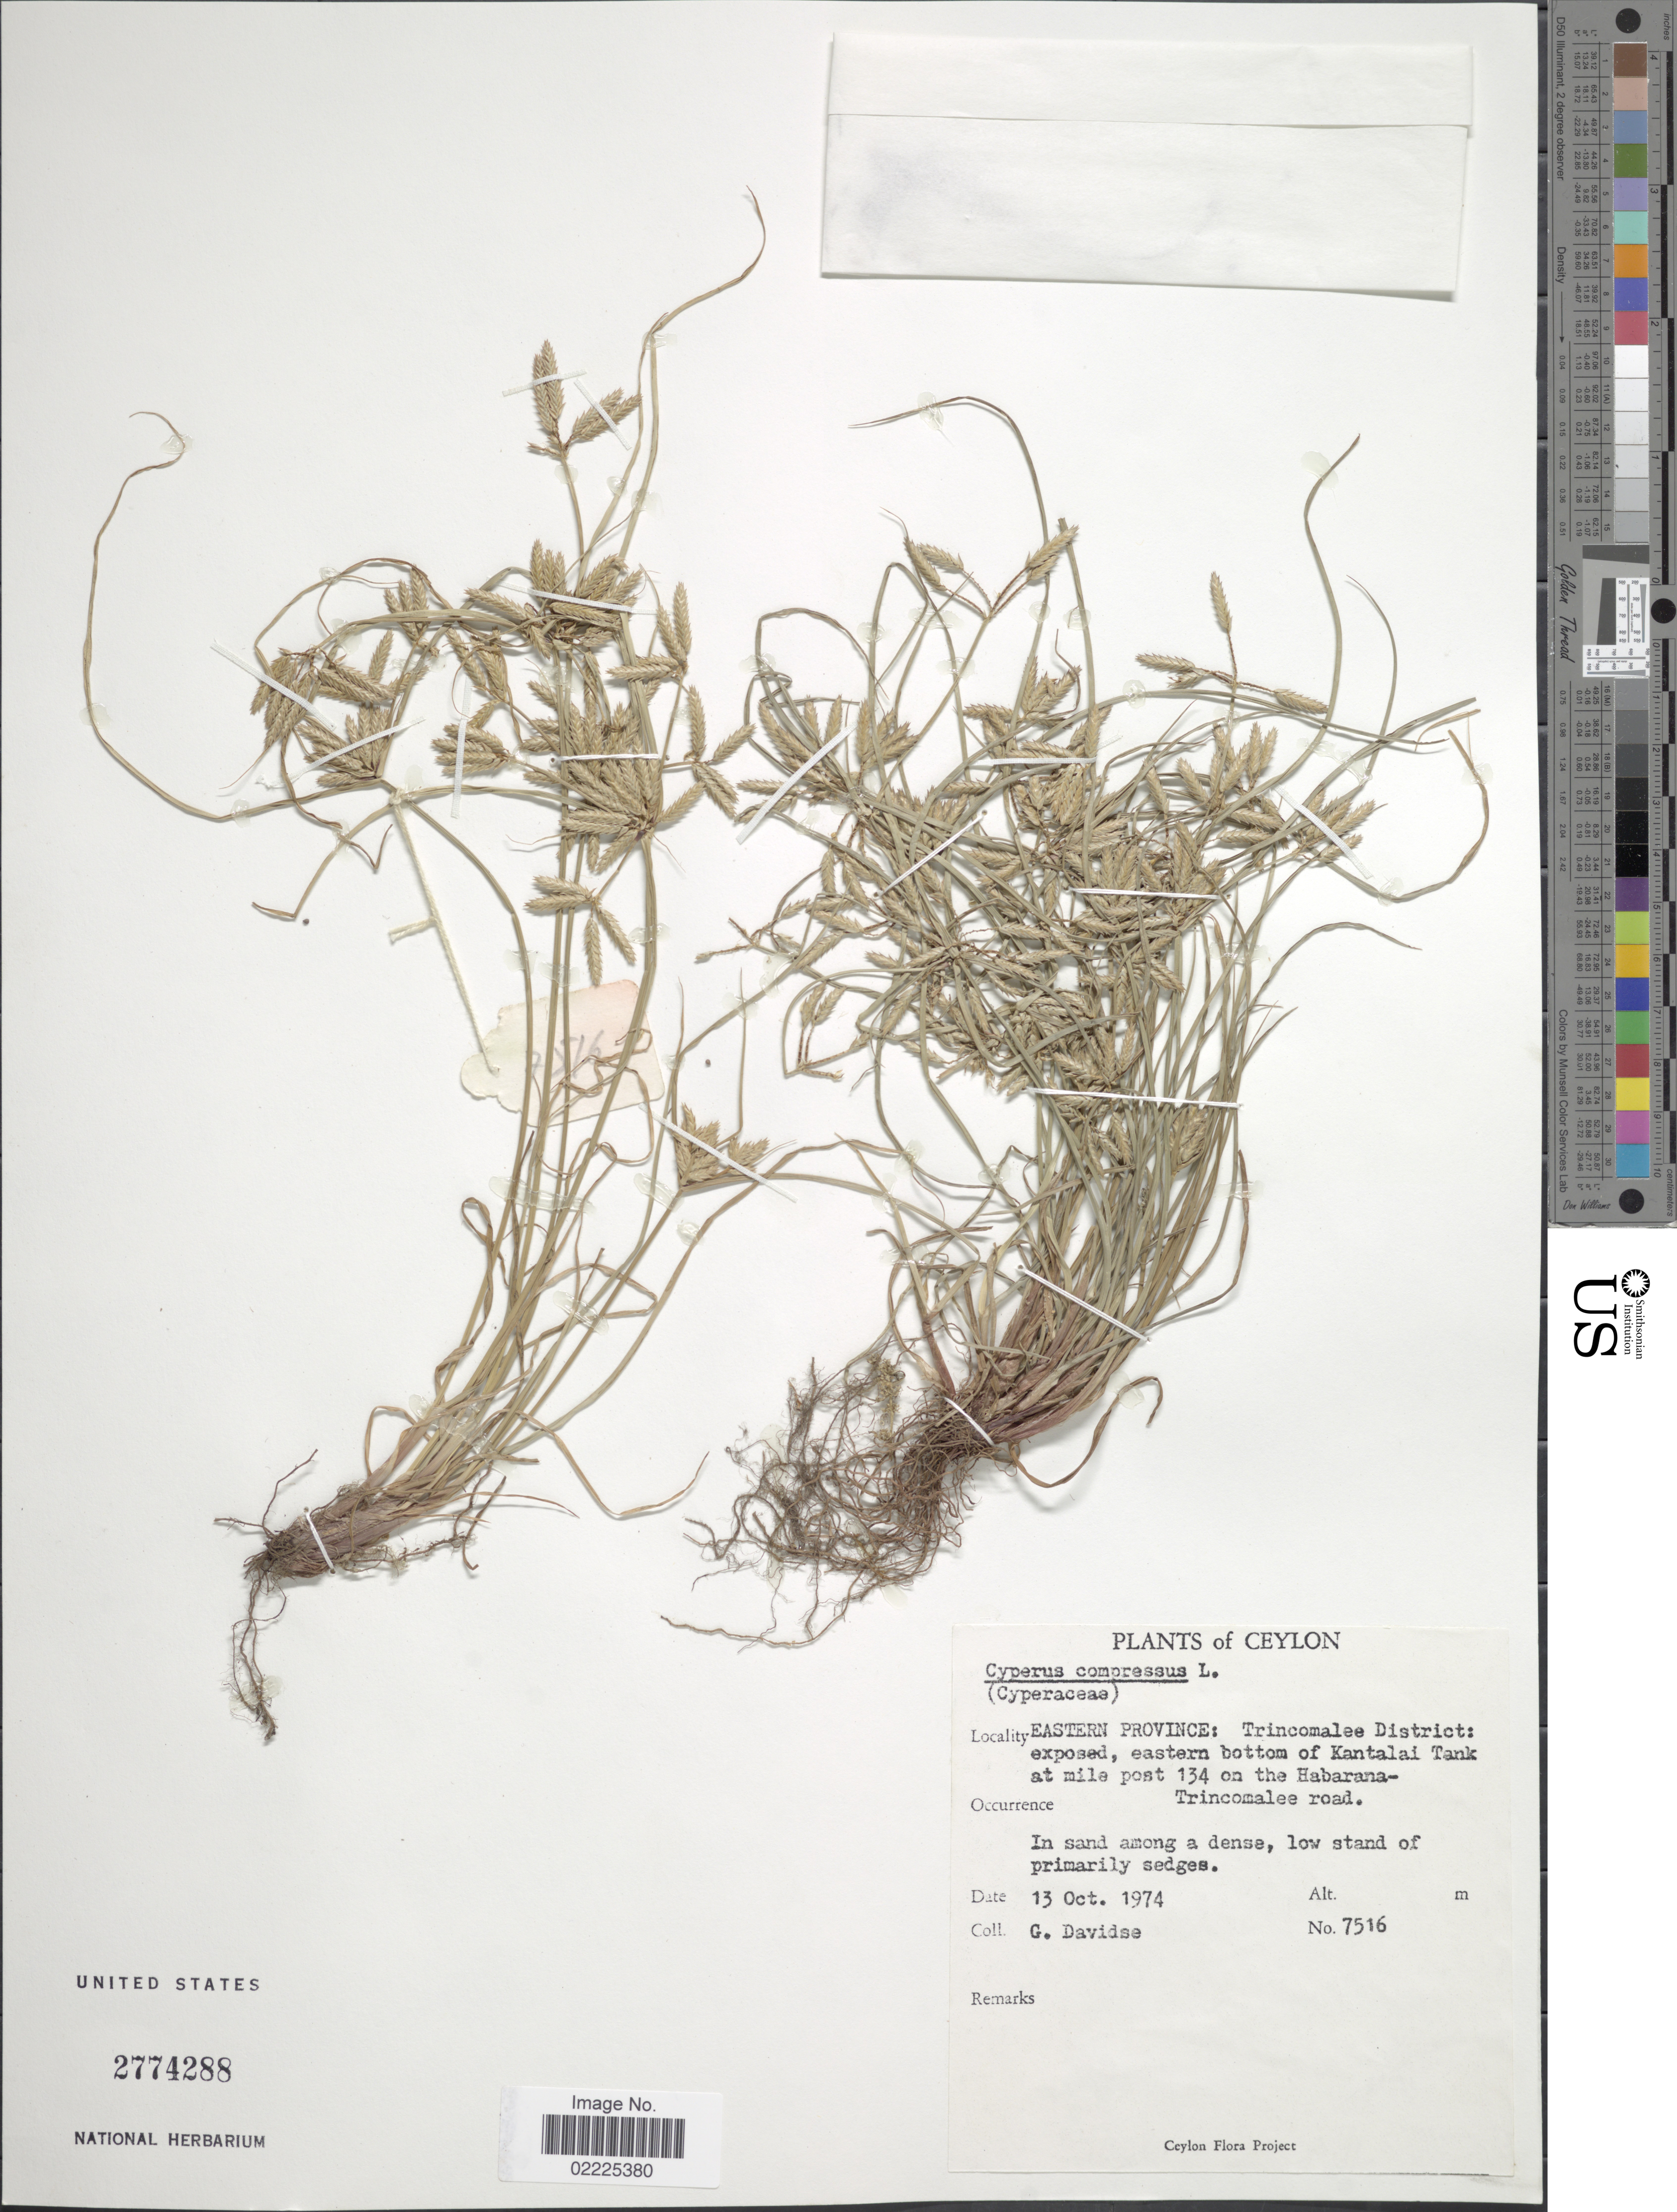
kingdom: Plantae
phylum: Tracheophyta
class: Liliopsida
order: Poales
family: Cyperaceae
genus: Cyperus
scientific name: Cyperus compressus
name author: L.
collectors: G. Davidson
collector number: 7516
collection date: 1974-10-13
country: Sri Lanka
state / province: Eastern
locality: Ceylon, TRincomalee District: exposed, eastern bottom of Kantalai Tank at mile post 134 on the Habarana-Trincomalee road, In sand among a dense , low stnd of primarly sedges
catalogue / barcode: US 2774288